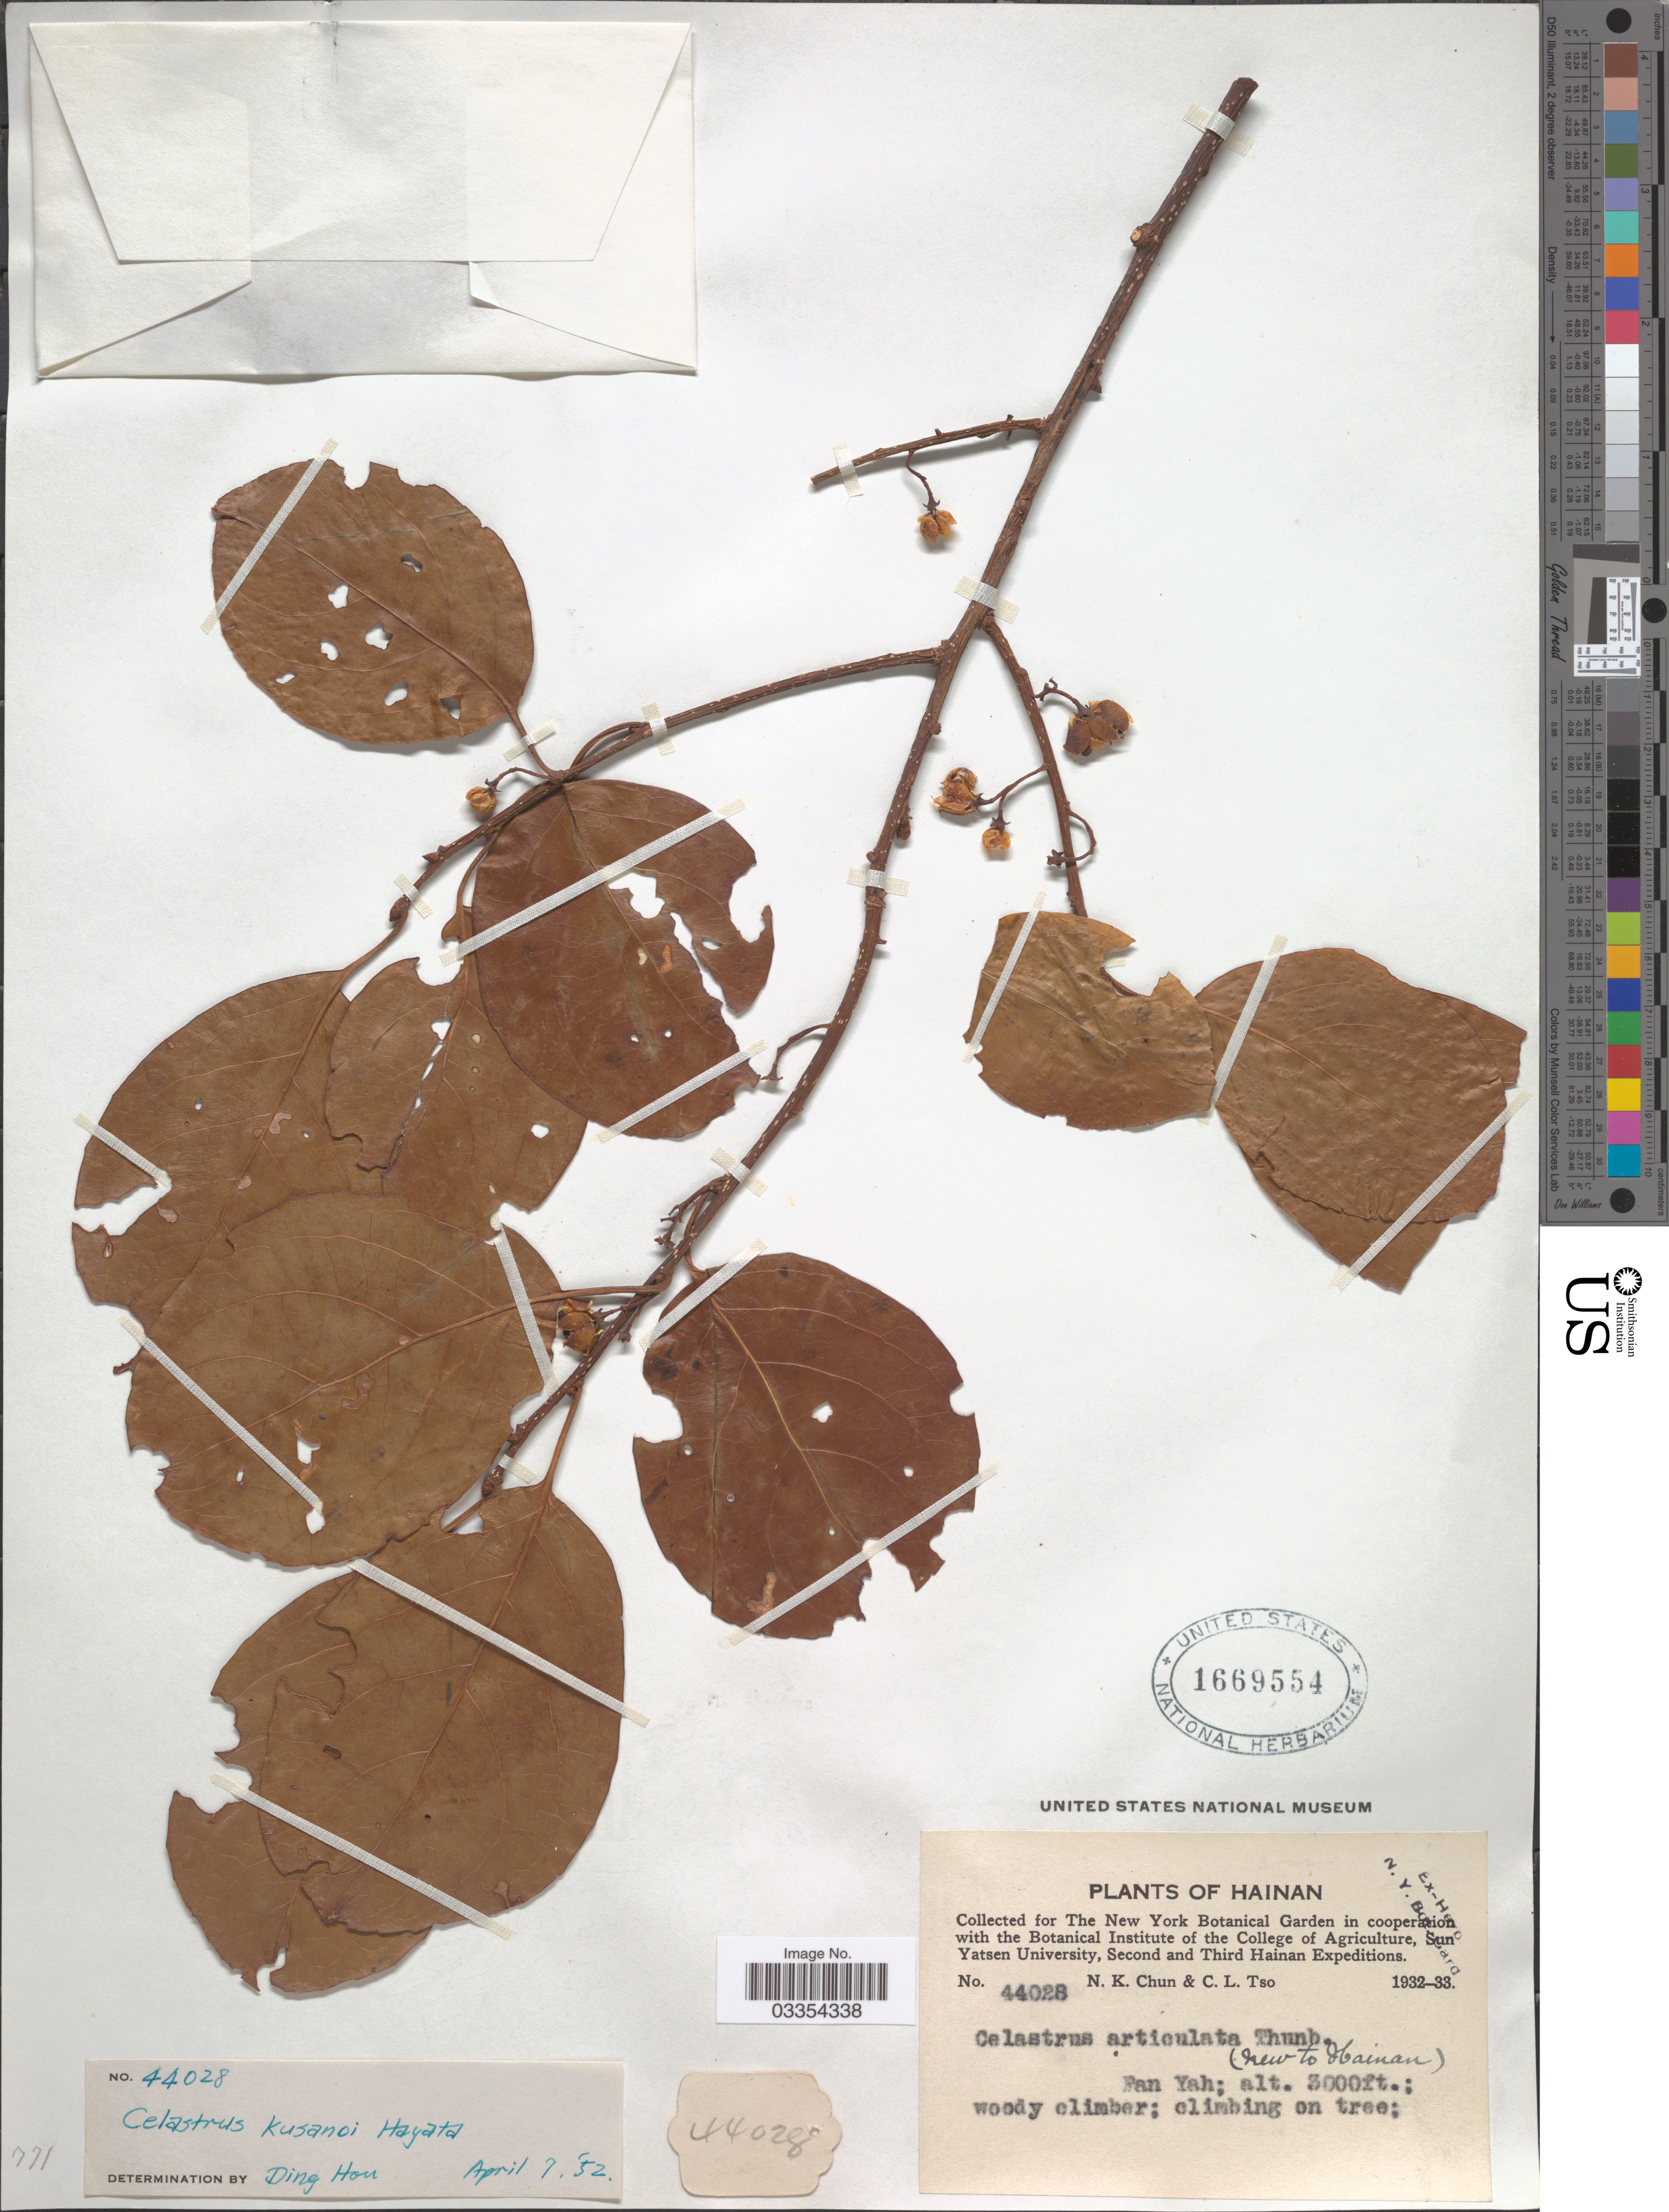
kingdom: Plantae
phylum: Tracheophyta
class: Magnoliopsida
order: Celastrales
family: Celastraceae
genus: Celastrus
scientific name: Celastrus kusanoi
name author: Hayata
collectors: N. K. Chun & C. Tso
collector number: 44028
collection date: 1932/1933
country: China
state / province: Hainan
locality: Fan Yah.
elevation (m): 914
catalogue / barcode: US 1669554